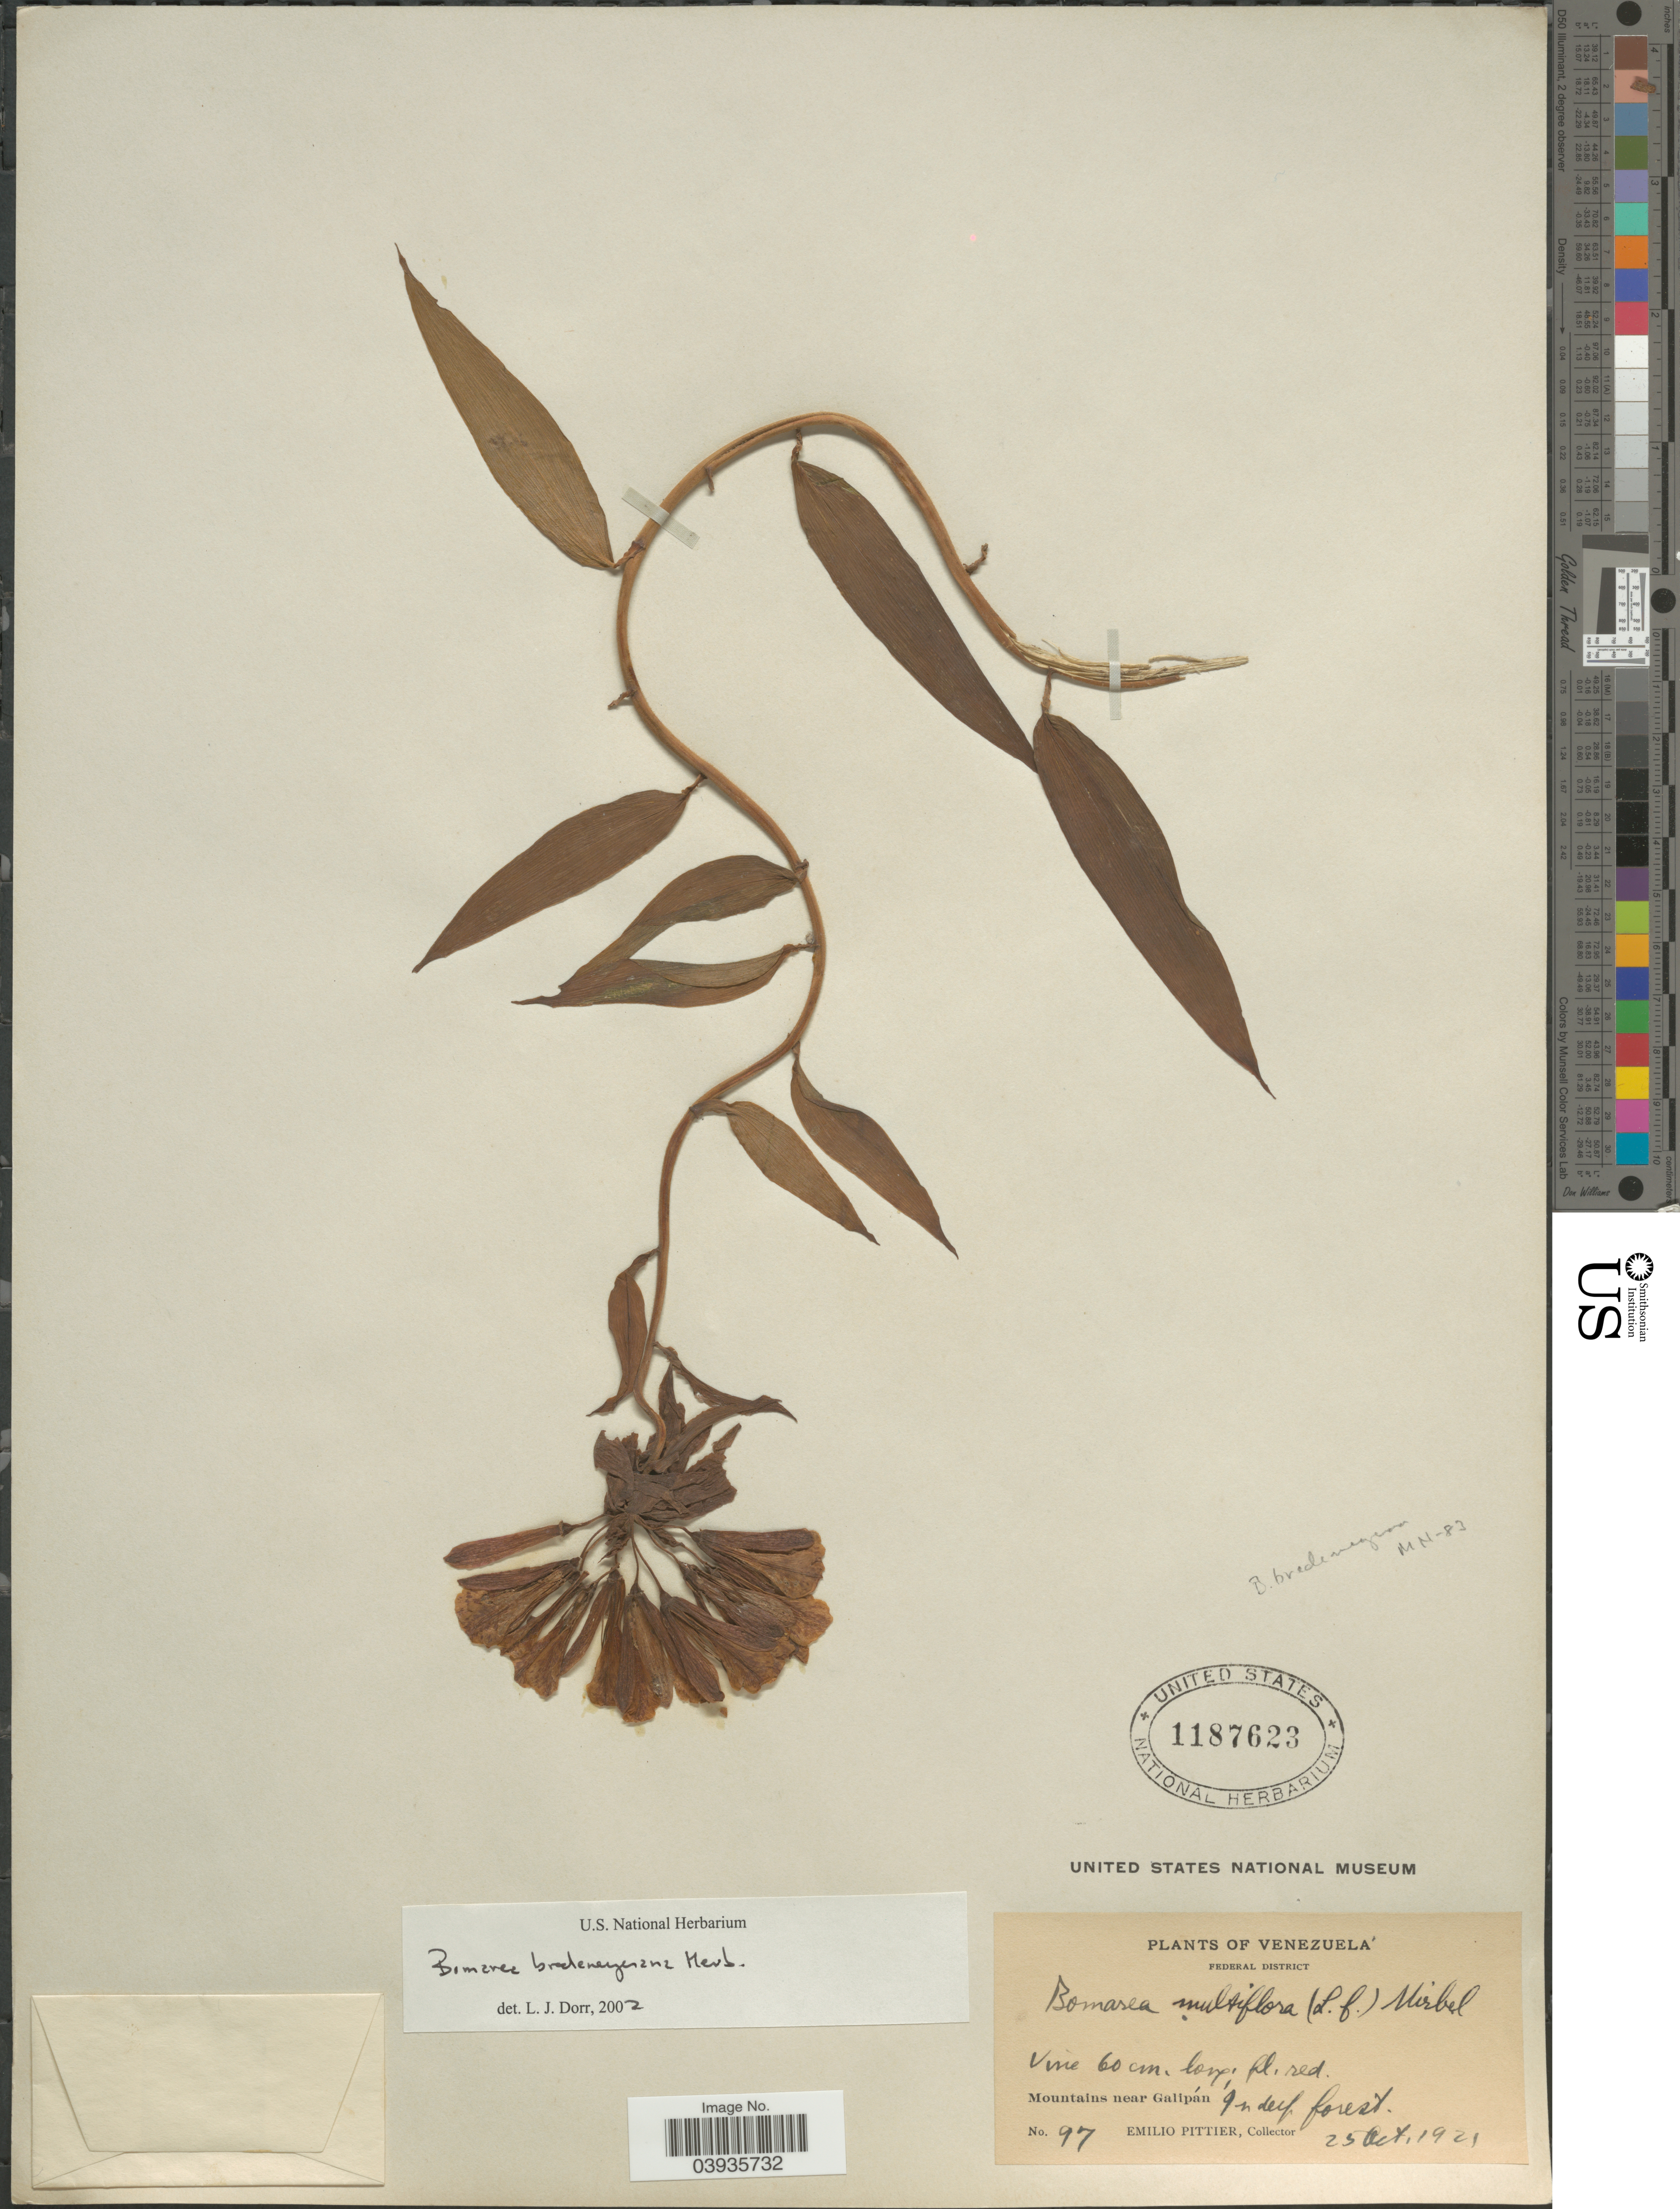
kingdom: Plantae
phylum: Tracheophyta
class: Liliopsida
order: Liliales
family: Alstroemeriaceae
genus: Bomarea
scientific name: Bomarea bredemeyeriana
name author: Herb.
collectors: E. Pittier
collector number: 97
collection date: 1921-10-25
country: Mexico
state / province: Distrito Federal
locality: Federal District. Mountains near Galipán.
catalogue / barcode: US 1187623